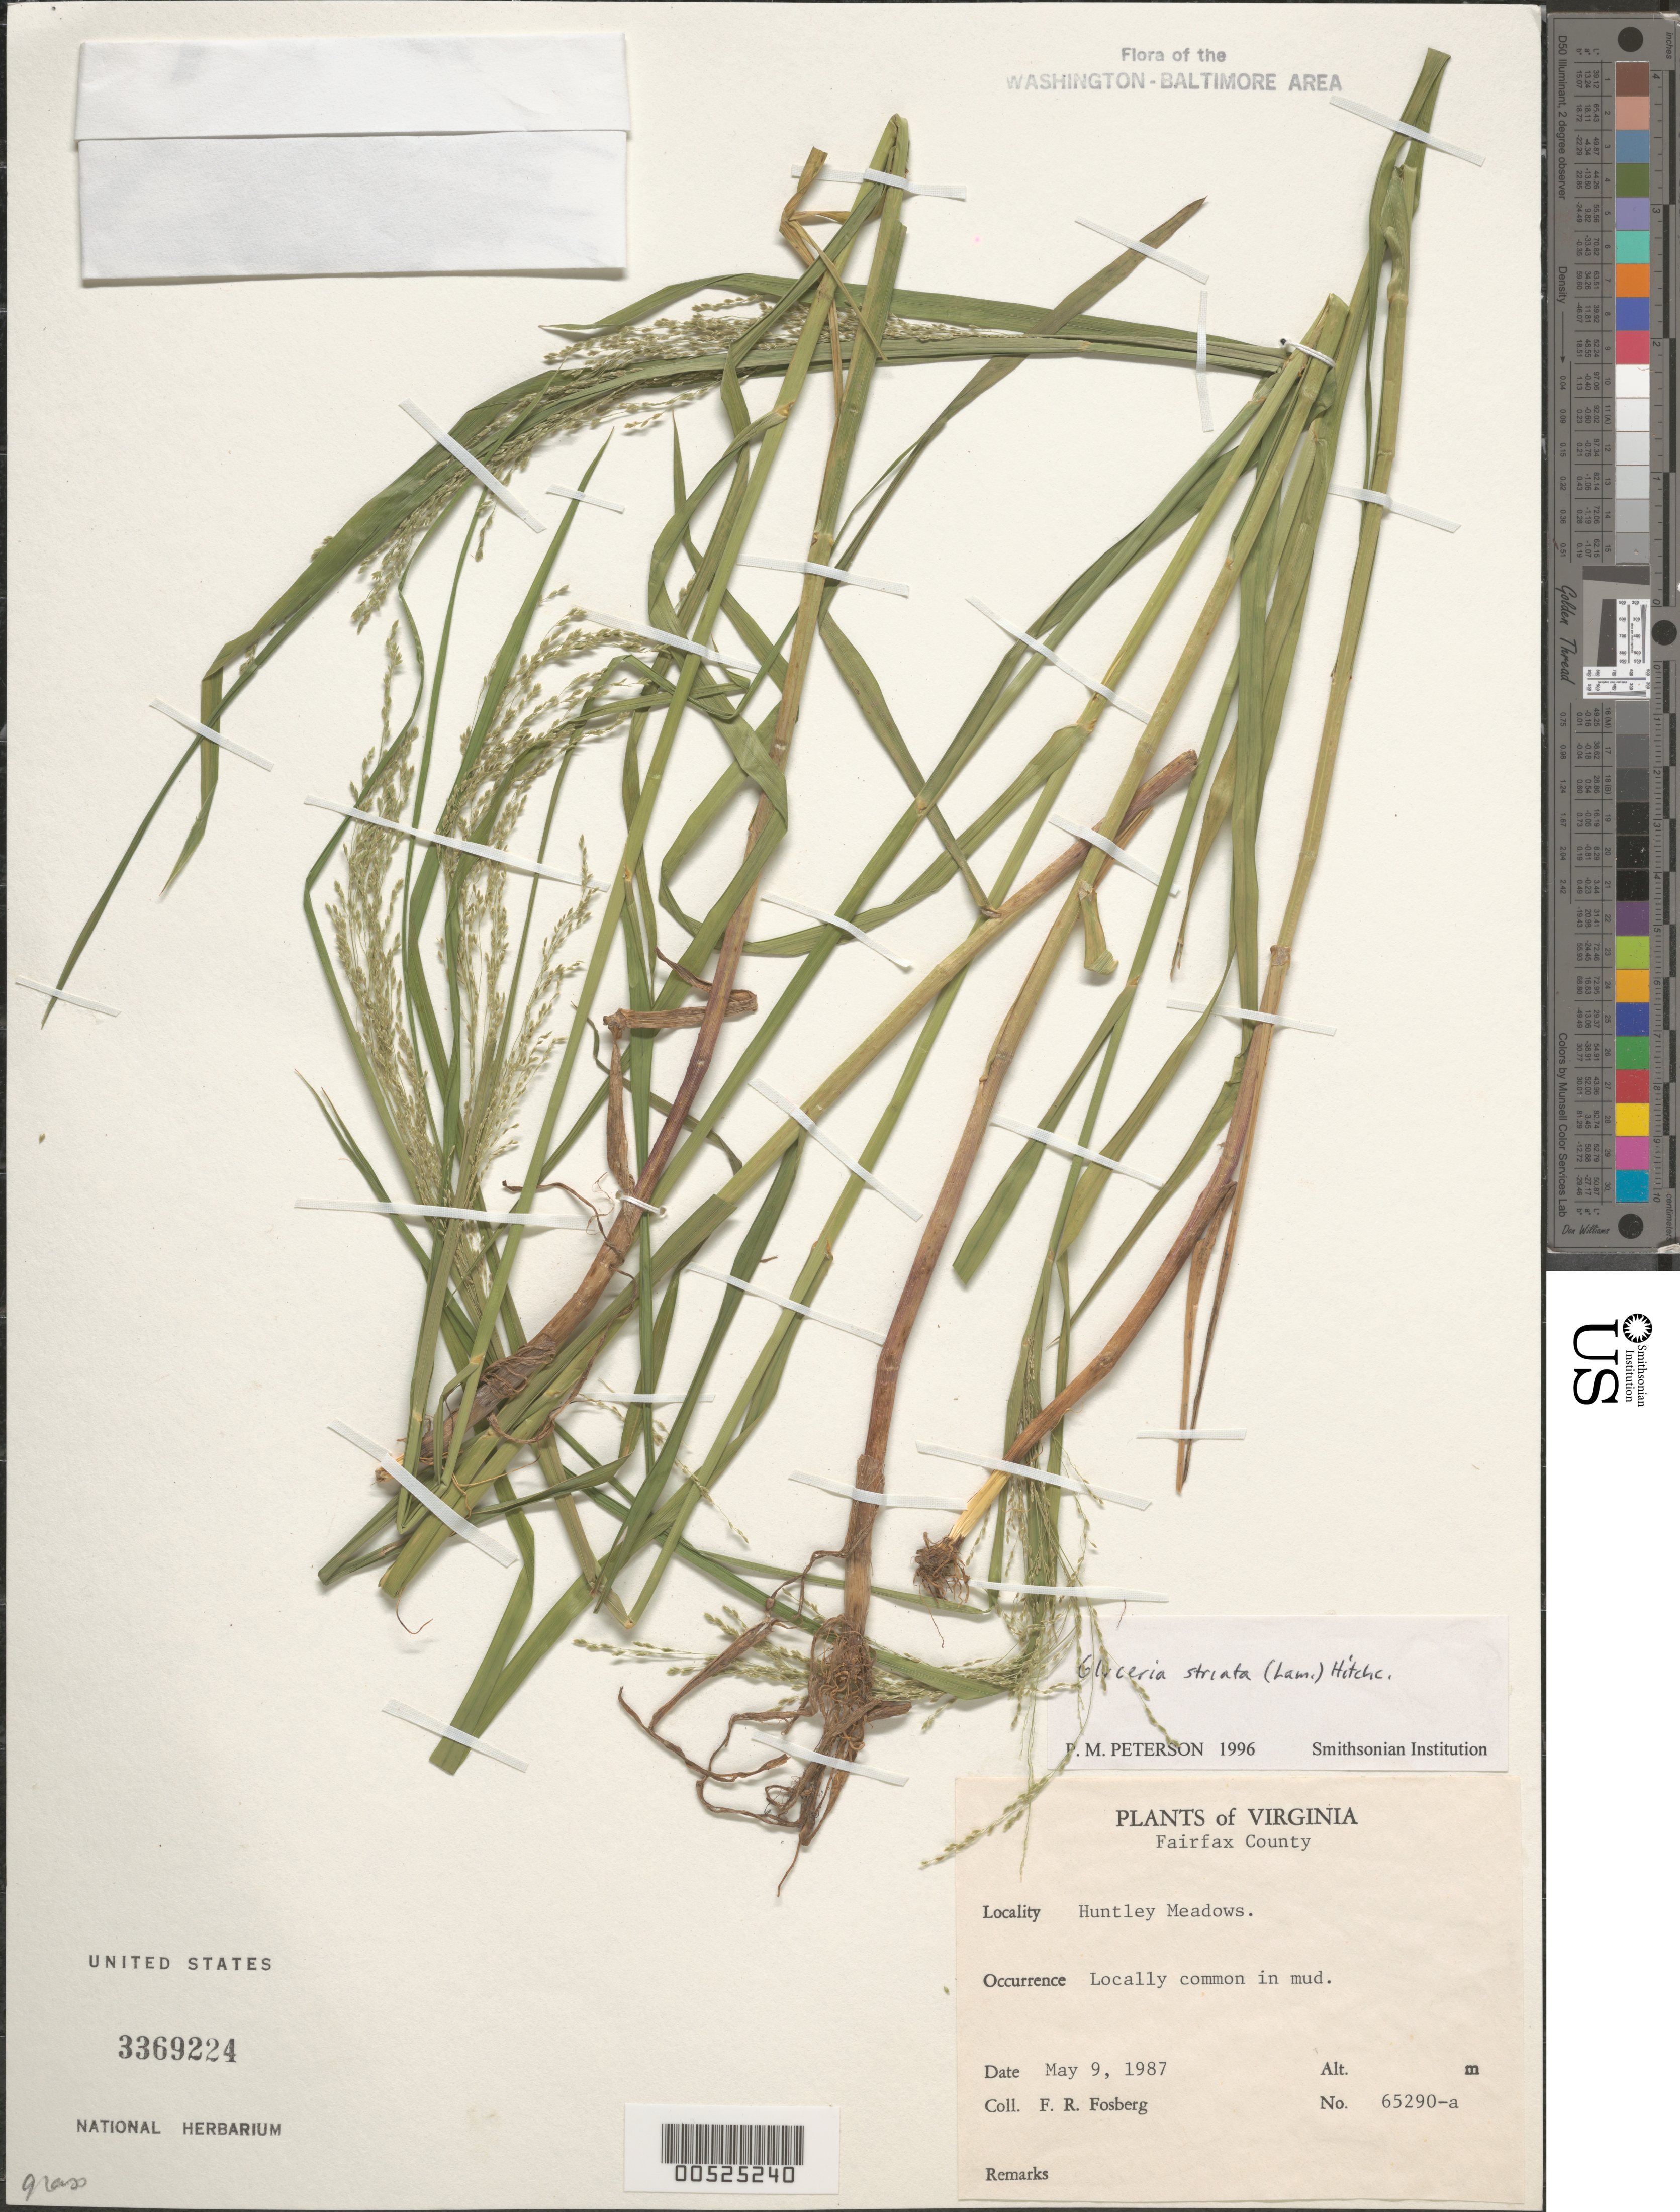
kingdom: Plantae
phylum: Tracheophyta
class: Liliopsida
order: Poales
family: Poaceae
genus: Glyceria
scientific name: Glyceria striata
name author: (Lam.) Hitchc.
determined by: Peterson, Paul M., (BOT), Smithsonian Institution - National Museum of Natural History (UNITED STATES)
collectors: F. R. Fosberg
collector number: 65290A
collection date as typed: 09 May 1987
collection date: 1987-05-09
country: United States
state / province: Virginia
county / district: Fairfax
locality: Huntley Meadows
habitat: Locally common in mud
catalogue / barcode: US 3369224